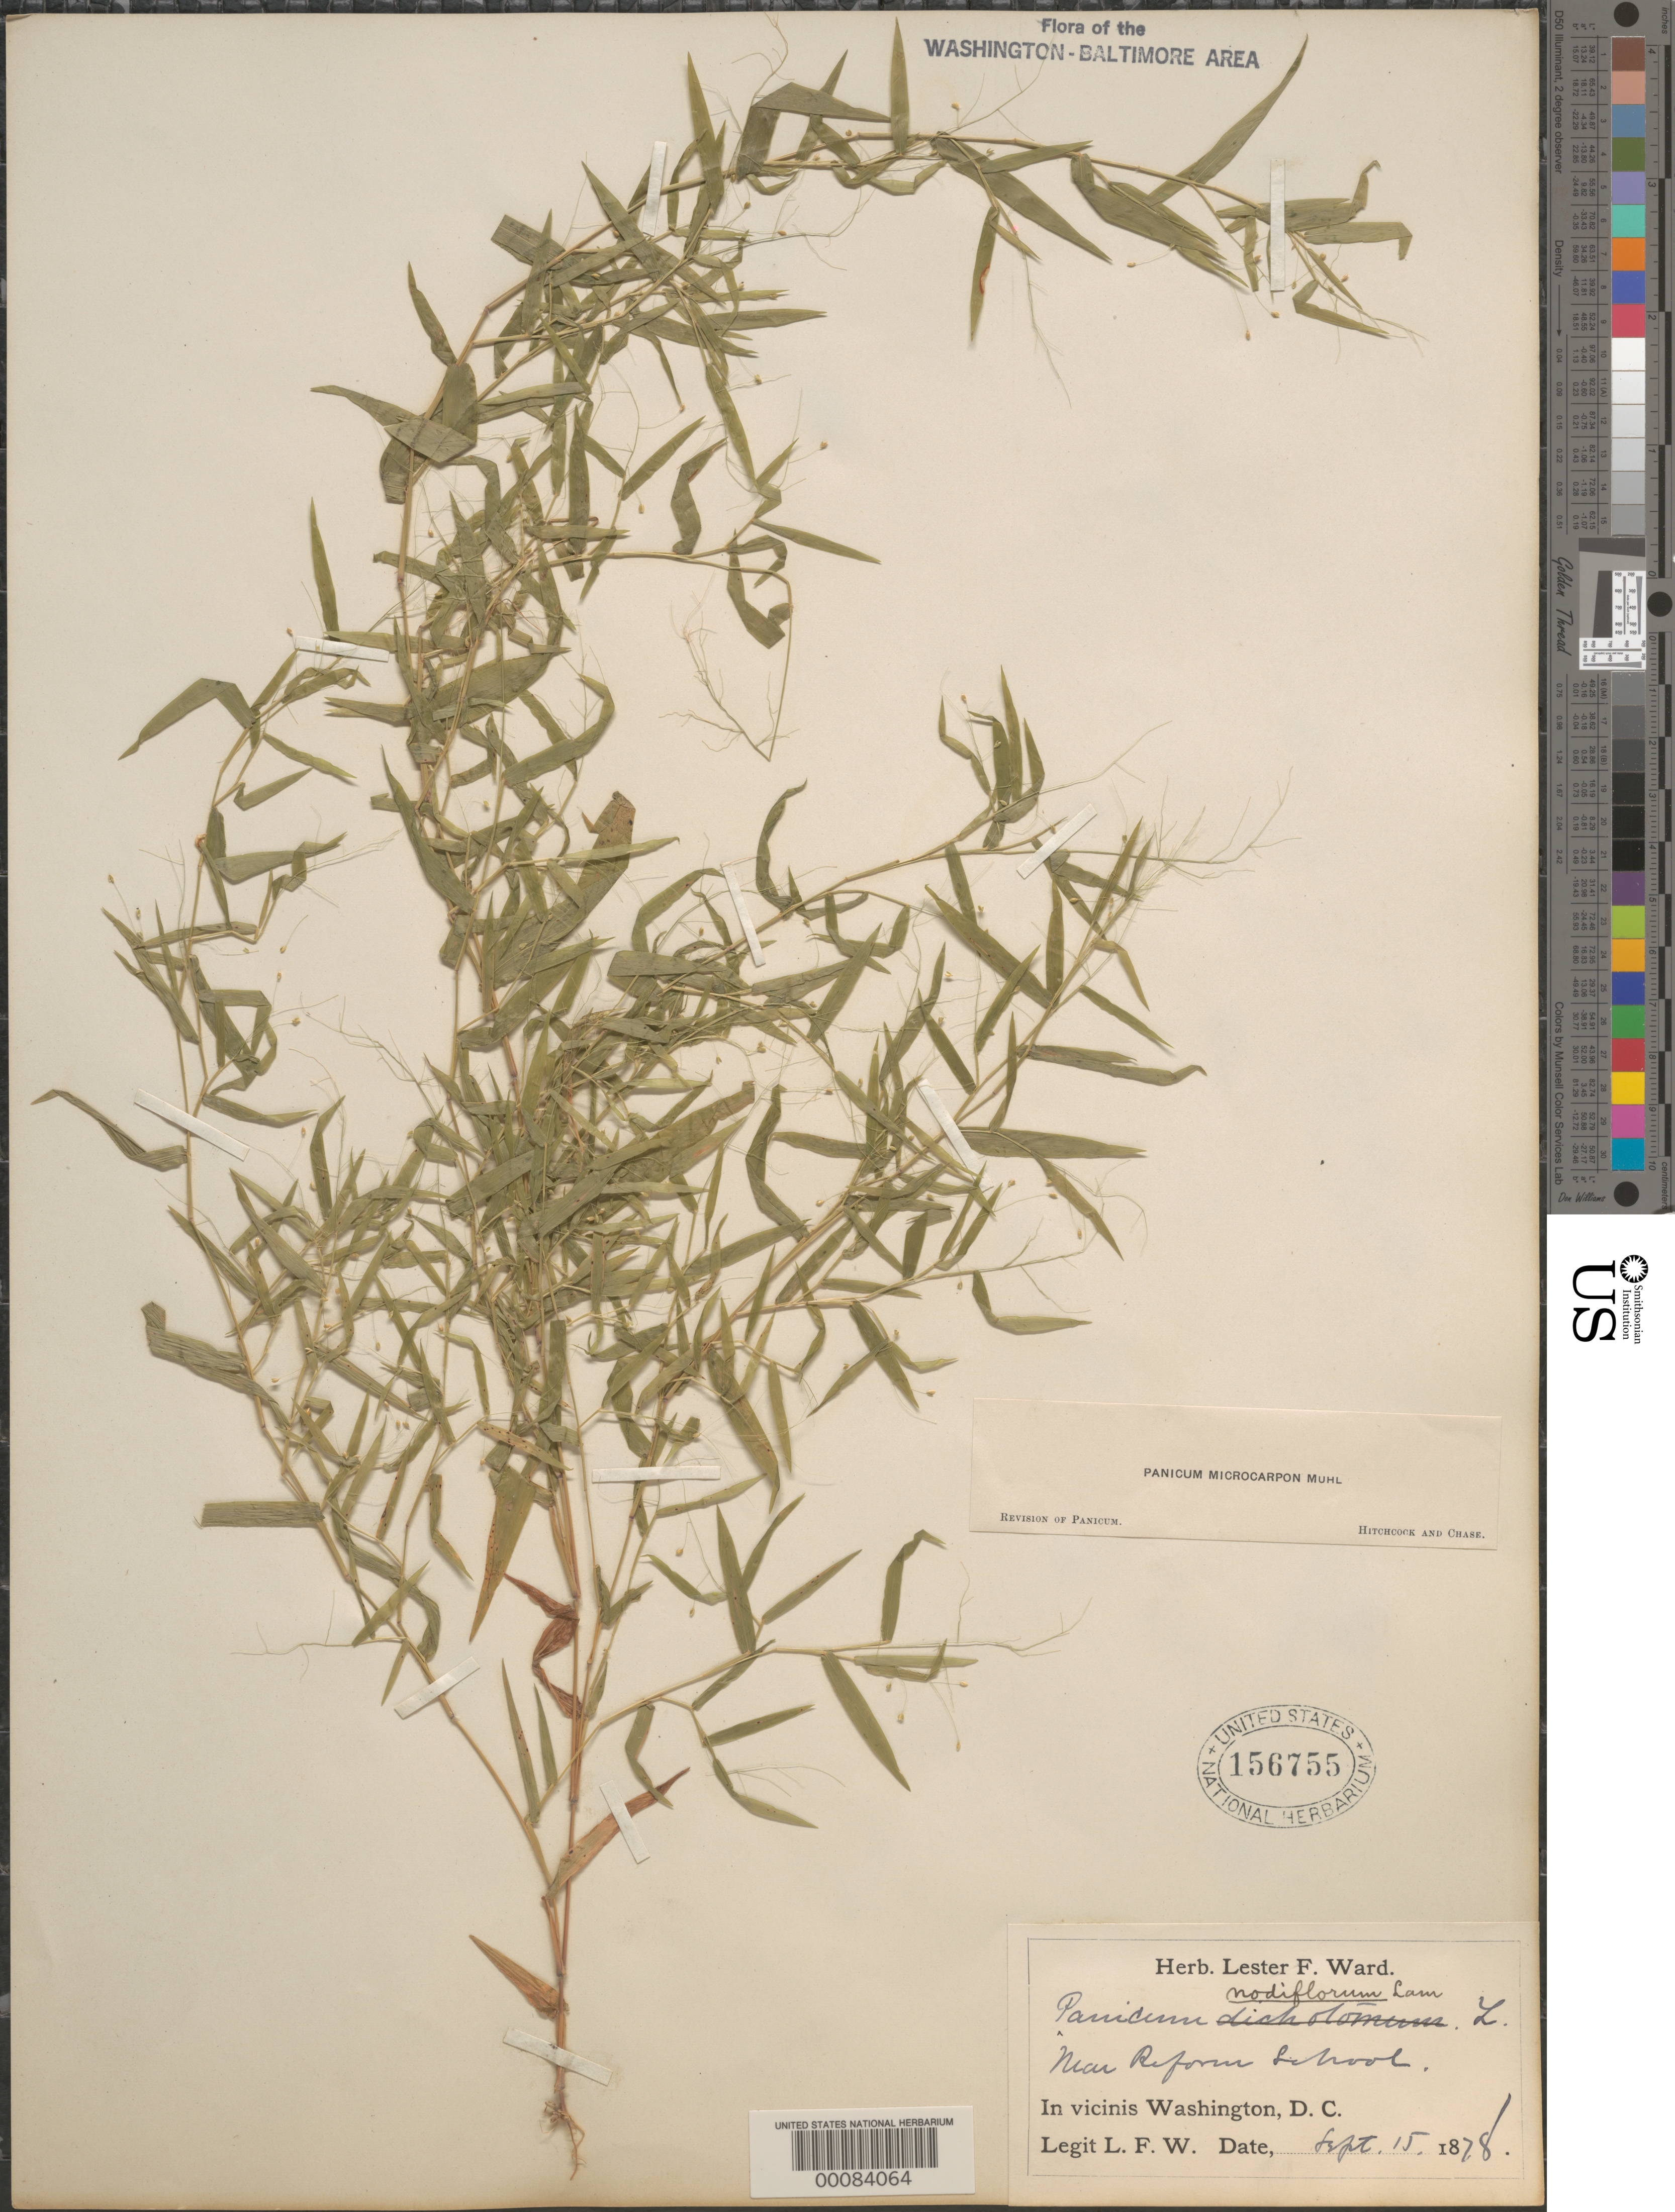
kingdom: Plantae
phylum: Tracheophyta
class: Liliopsida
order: Poales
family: Poaceae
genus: Dichanthelium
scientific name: Dichanthelium dichotomum var. dichotomum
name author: (L.) Gould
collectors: L. F. Ward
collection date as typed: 15 Sep 1878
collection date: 1878-09-15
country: United States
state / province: District of Columbia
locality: Vicinity of Washington, near Reform School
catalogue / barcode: US 156755